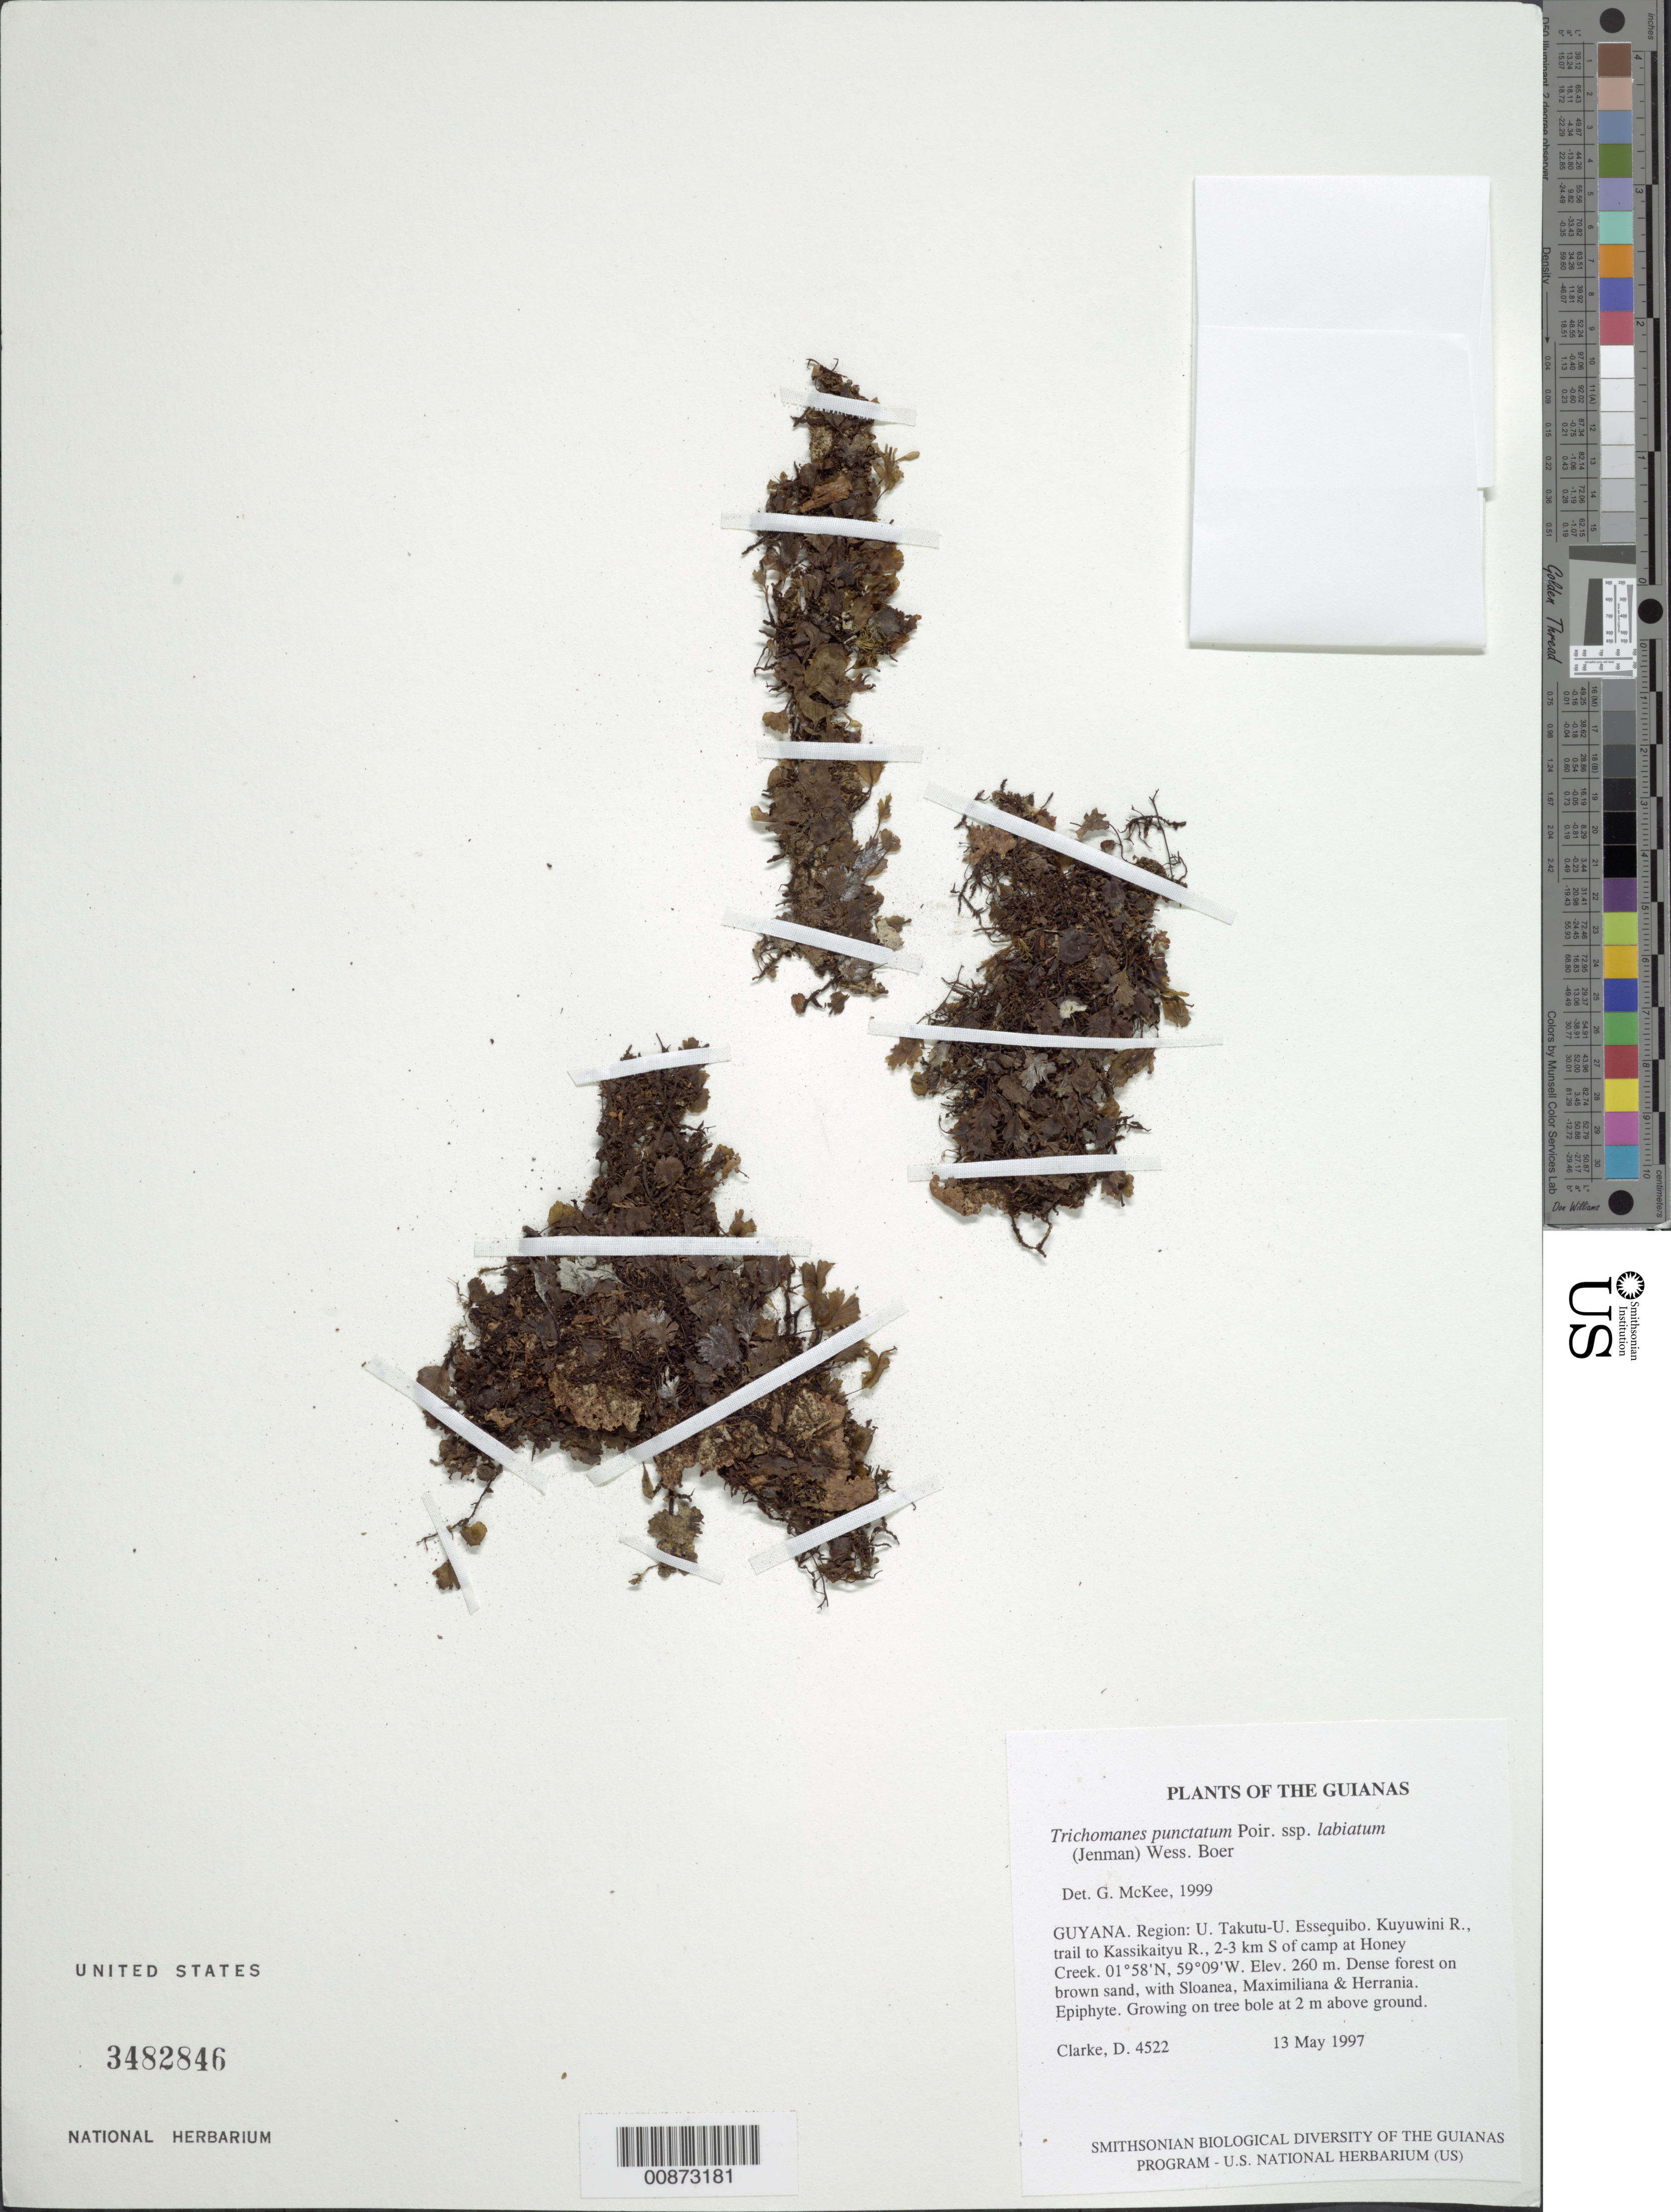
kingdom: Plantae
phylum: Tracheophyta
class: Polypodiopsida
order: Hymenophyllales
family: Hymenophyllaceae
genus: Didymoglossum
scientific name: Didymoglossum punctatum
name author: (Poir.) Desv.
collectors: H. D. Clarke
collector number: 4522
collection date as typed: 13 May 1997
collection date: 1997-05-13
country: Guyana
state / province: U. Takutu-U. Essequibo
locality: Kuyuwini R., trail to Kassikaityu R., 2-3 km S of camp at Honey Creek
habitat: Dense forest on brown sand, with Sloanea, Maximiliana & Herrania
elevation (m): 260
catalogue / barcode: US 3482846